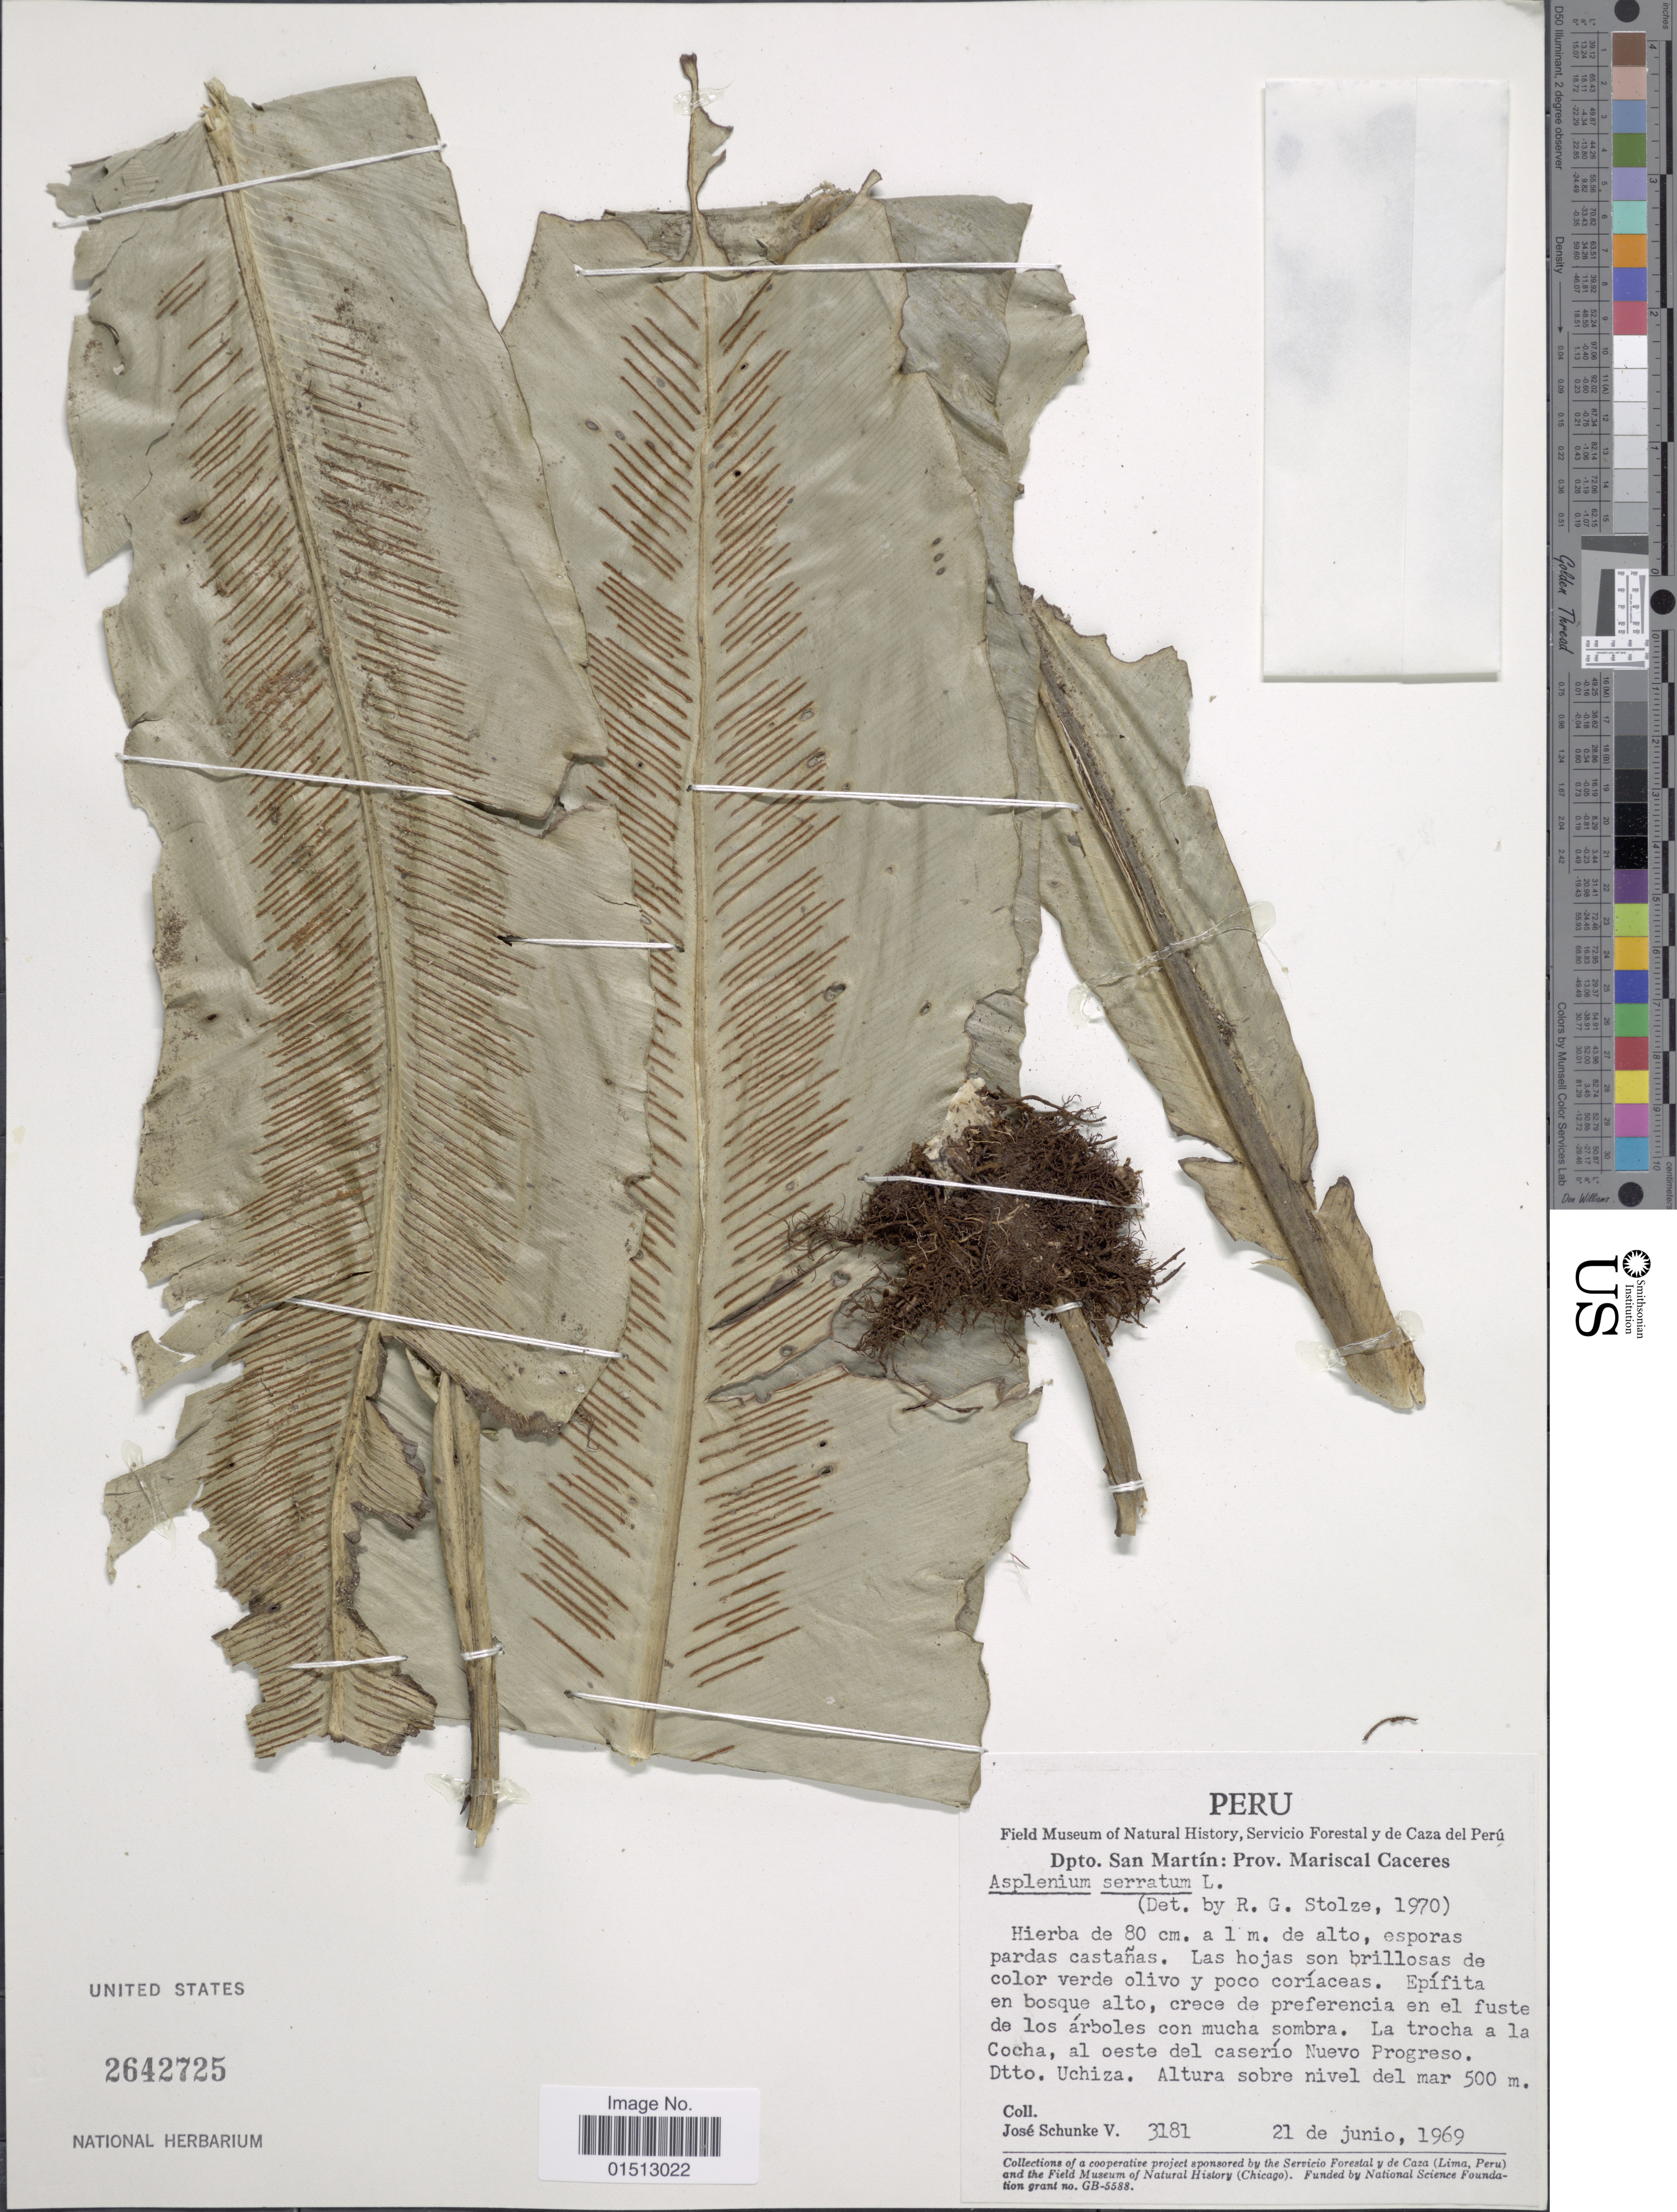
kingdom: Plantae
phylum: Tracheophyta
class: Polypodiopsida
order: Polypodiales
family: Aspleniaceae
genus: Asplenium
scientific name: Asplenium serratum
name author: L.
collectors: J. Schunke Vigo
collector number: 3181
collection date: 1969-06-21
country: Peru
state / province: San Martín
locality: Dpto. San Martin: Prov. Mariscal Caceras, La trocha a la Cocha , al oeste del caserio Nuevo Progresso, Dtto. Uchiza.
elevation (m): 500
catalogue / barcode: US 2642725